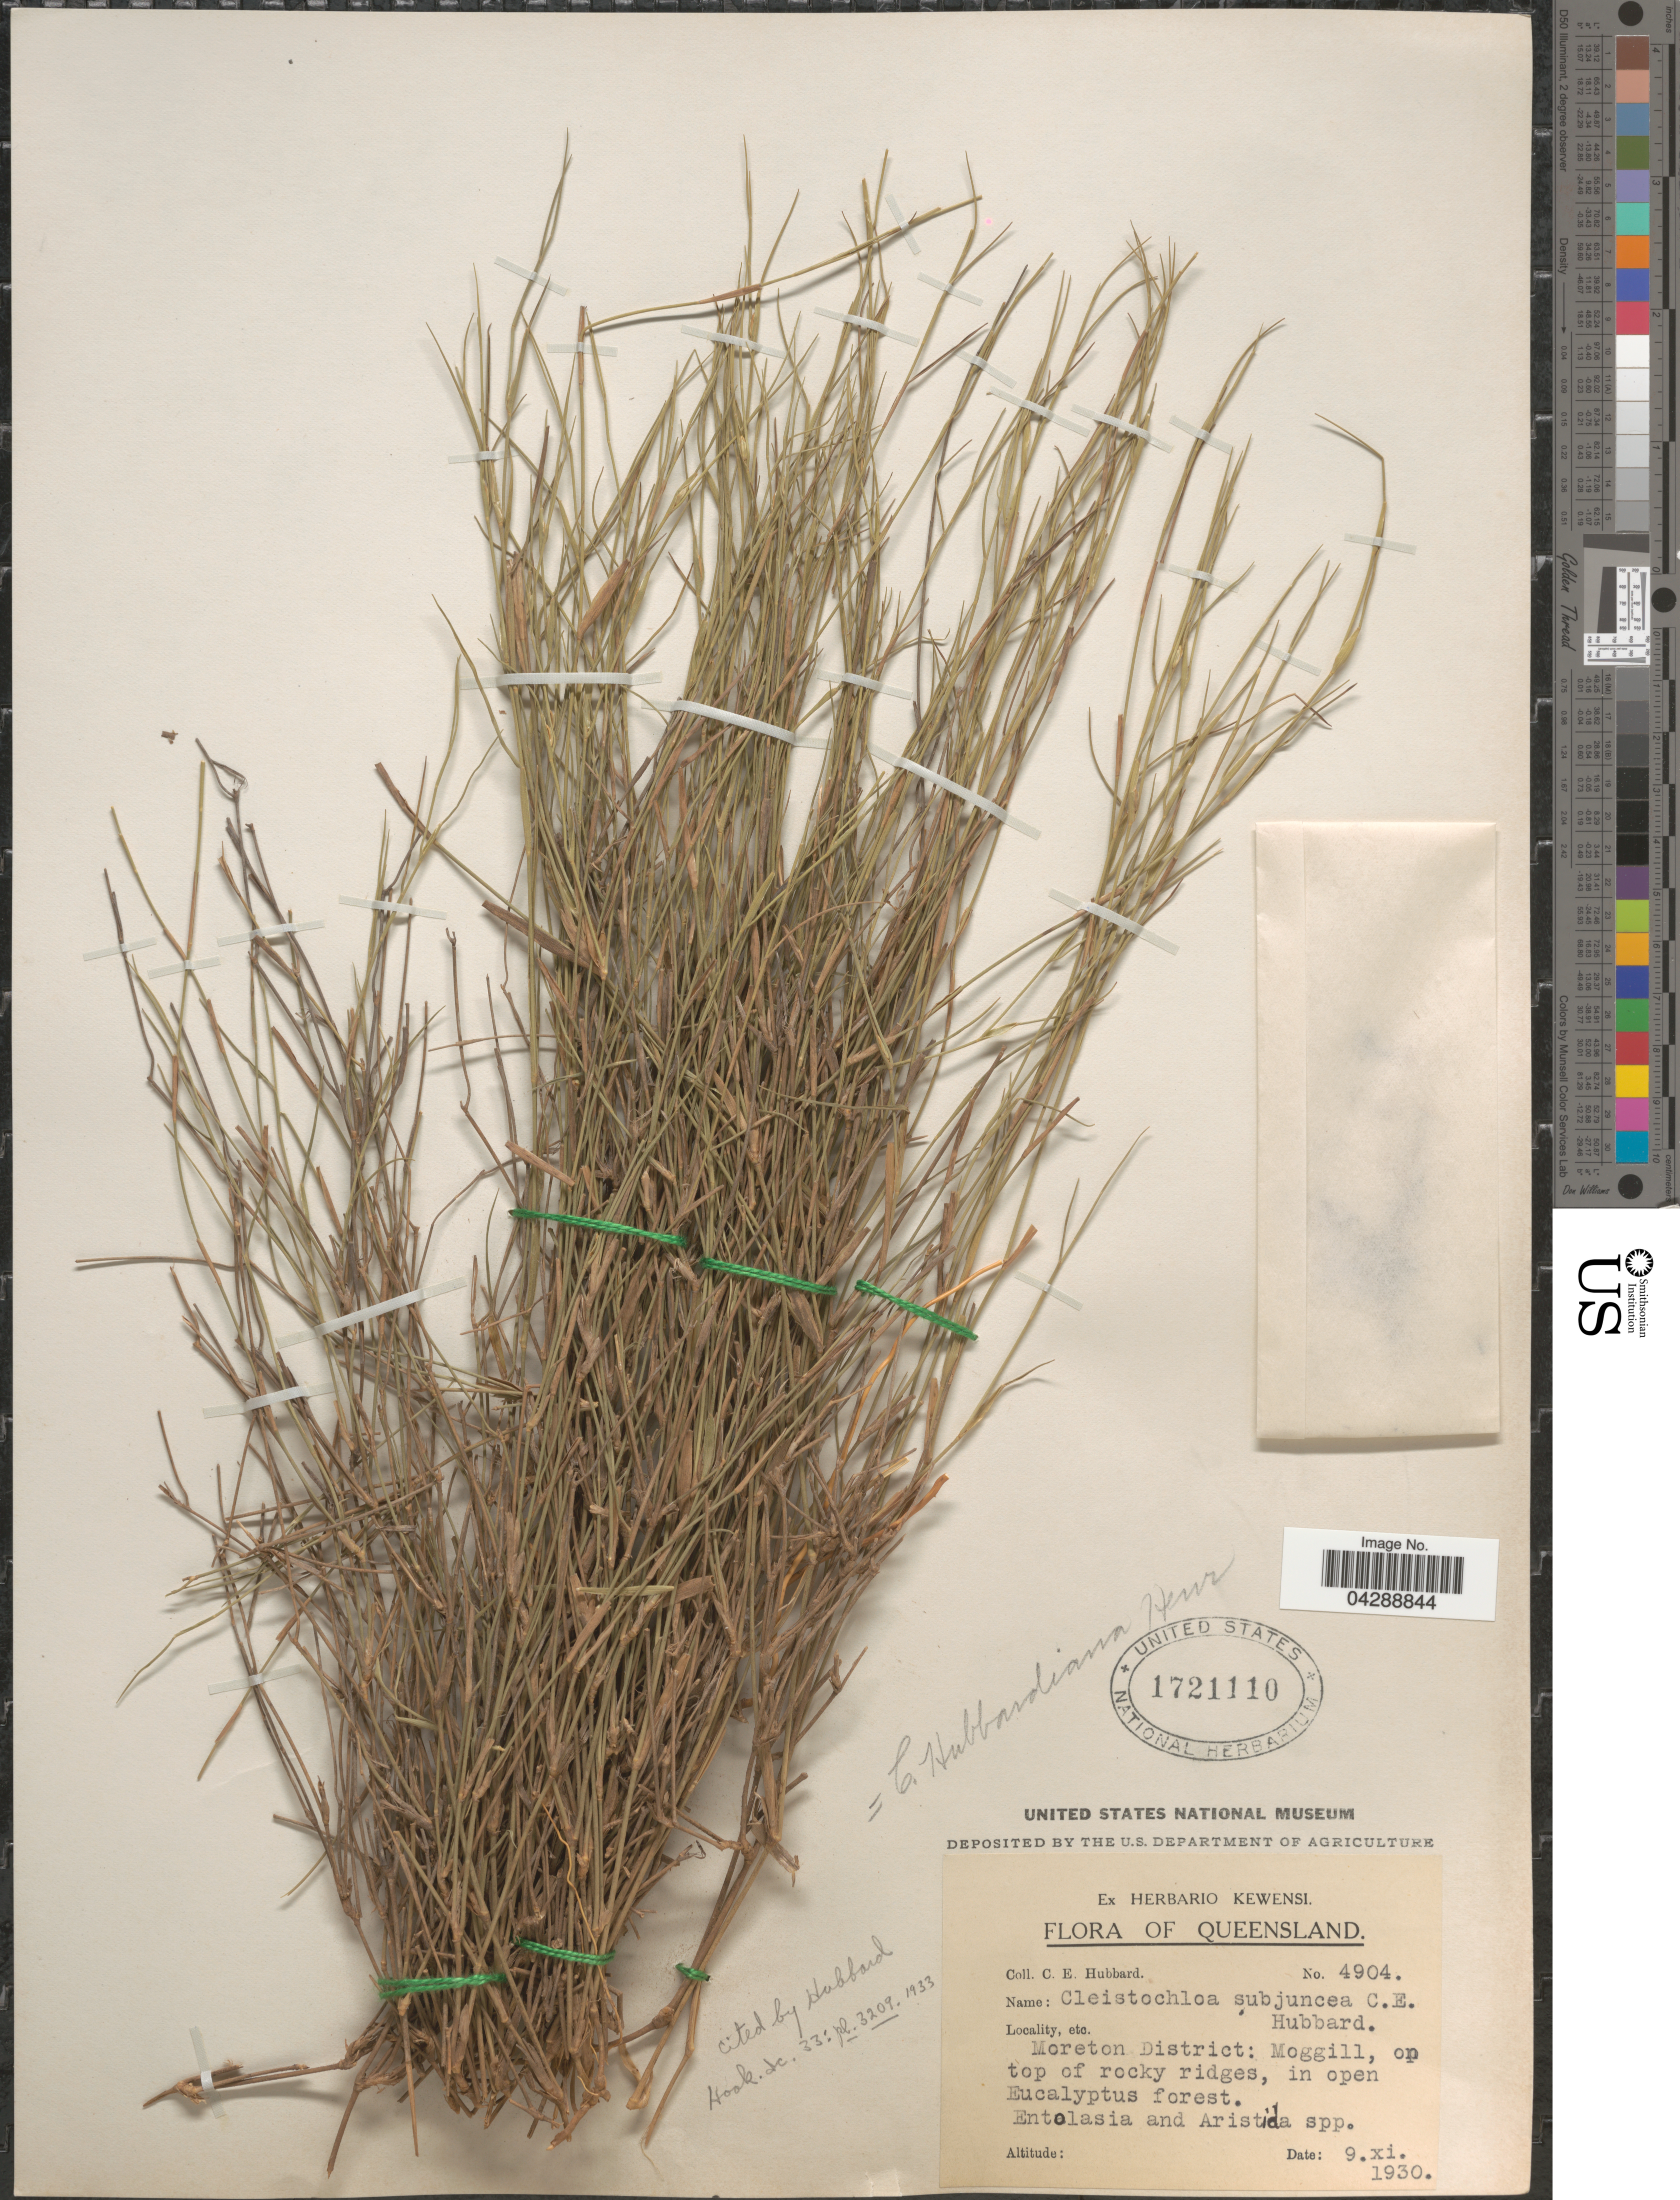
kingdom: Plantae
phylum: Tracheophyta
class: Liliopsida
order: Poales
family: Poaceae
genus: Cleistochloa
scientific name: Cleistochloa subjuncea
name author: C. E. Hubb.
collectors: C. E. Hubbard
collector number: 4904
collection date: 1930-11-09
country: Australia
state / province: Queensland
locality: Moreton District: Moggill, on top of rocky ridges, in open Eucalyptus forest.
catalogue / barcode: US 1721110